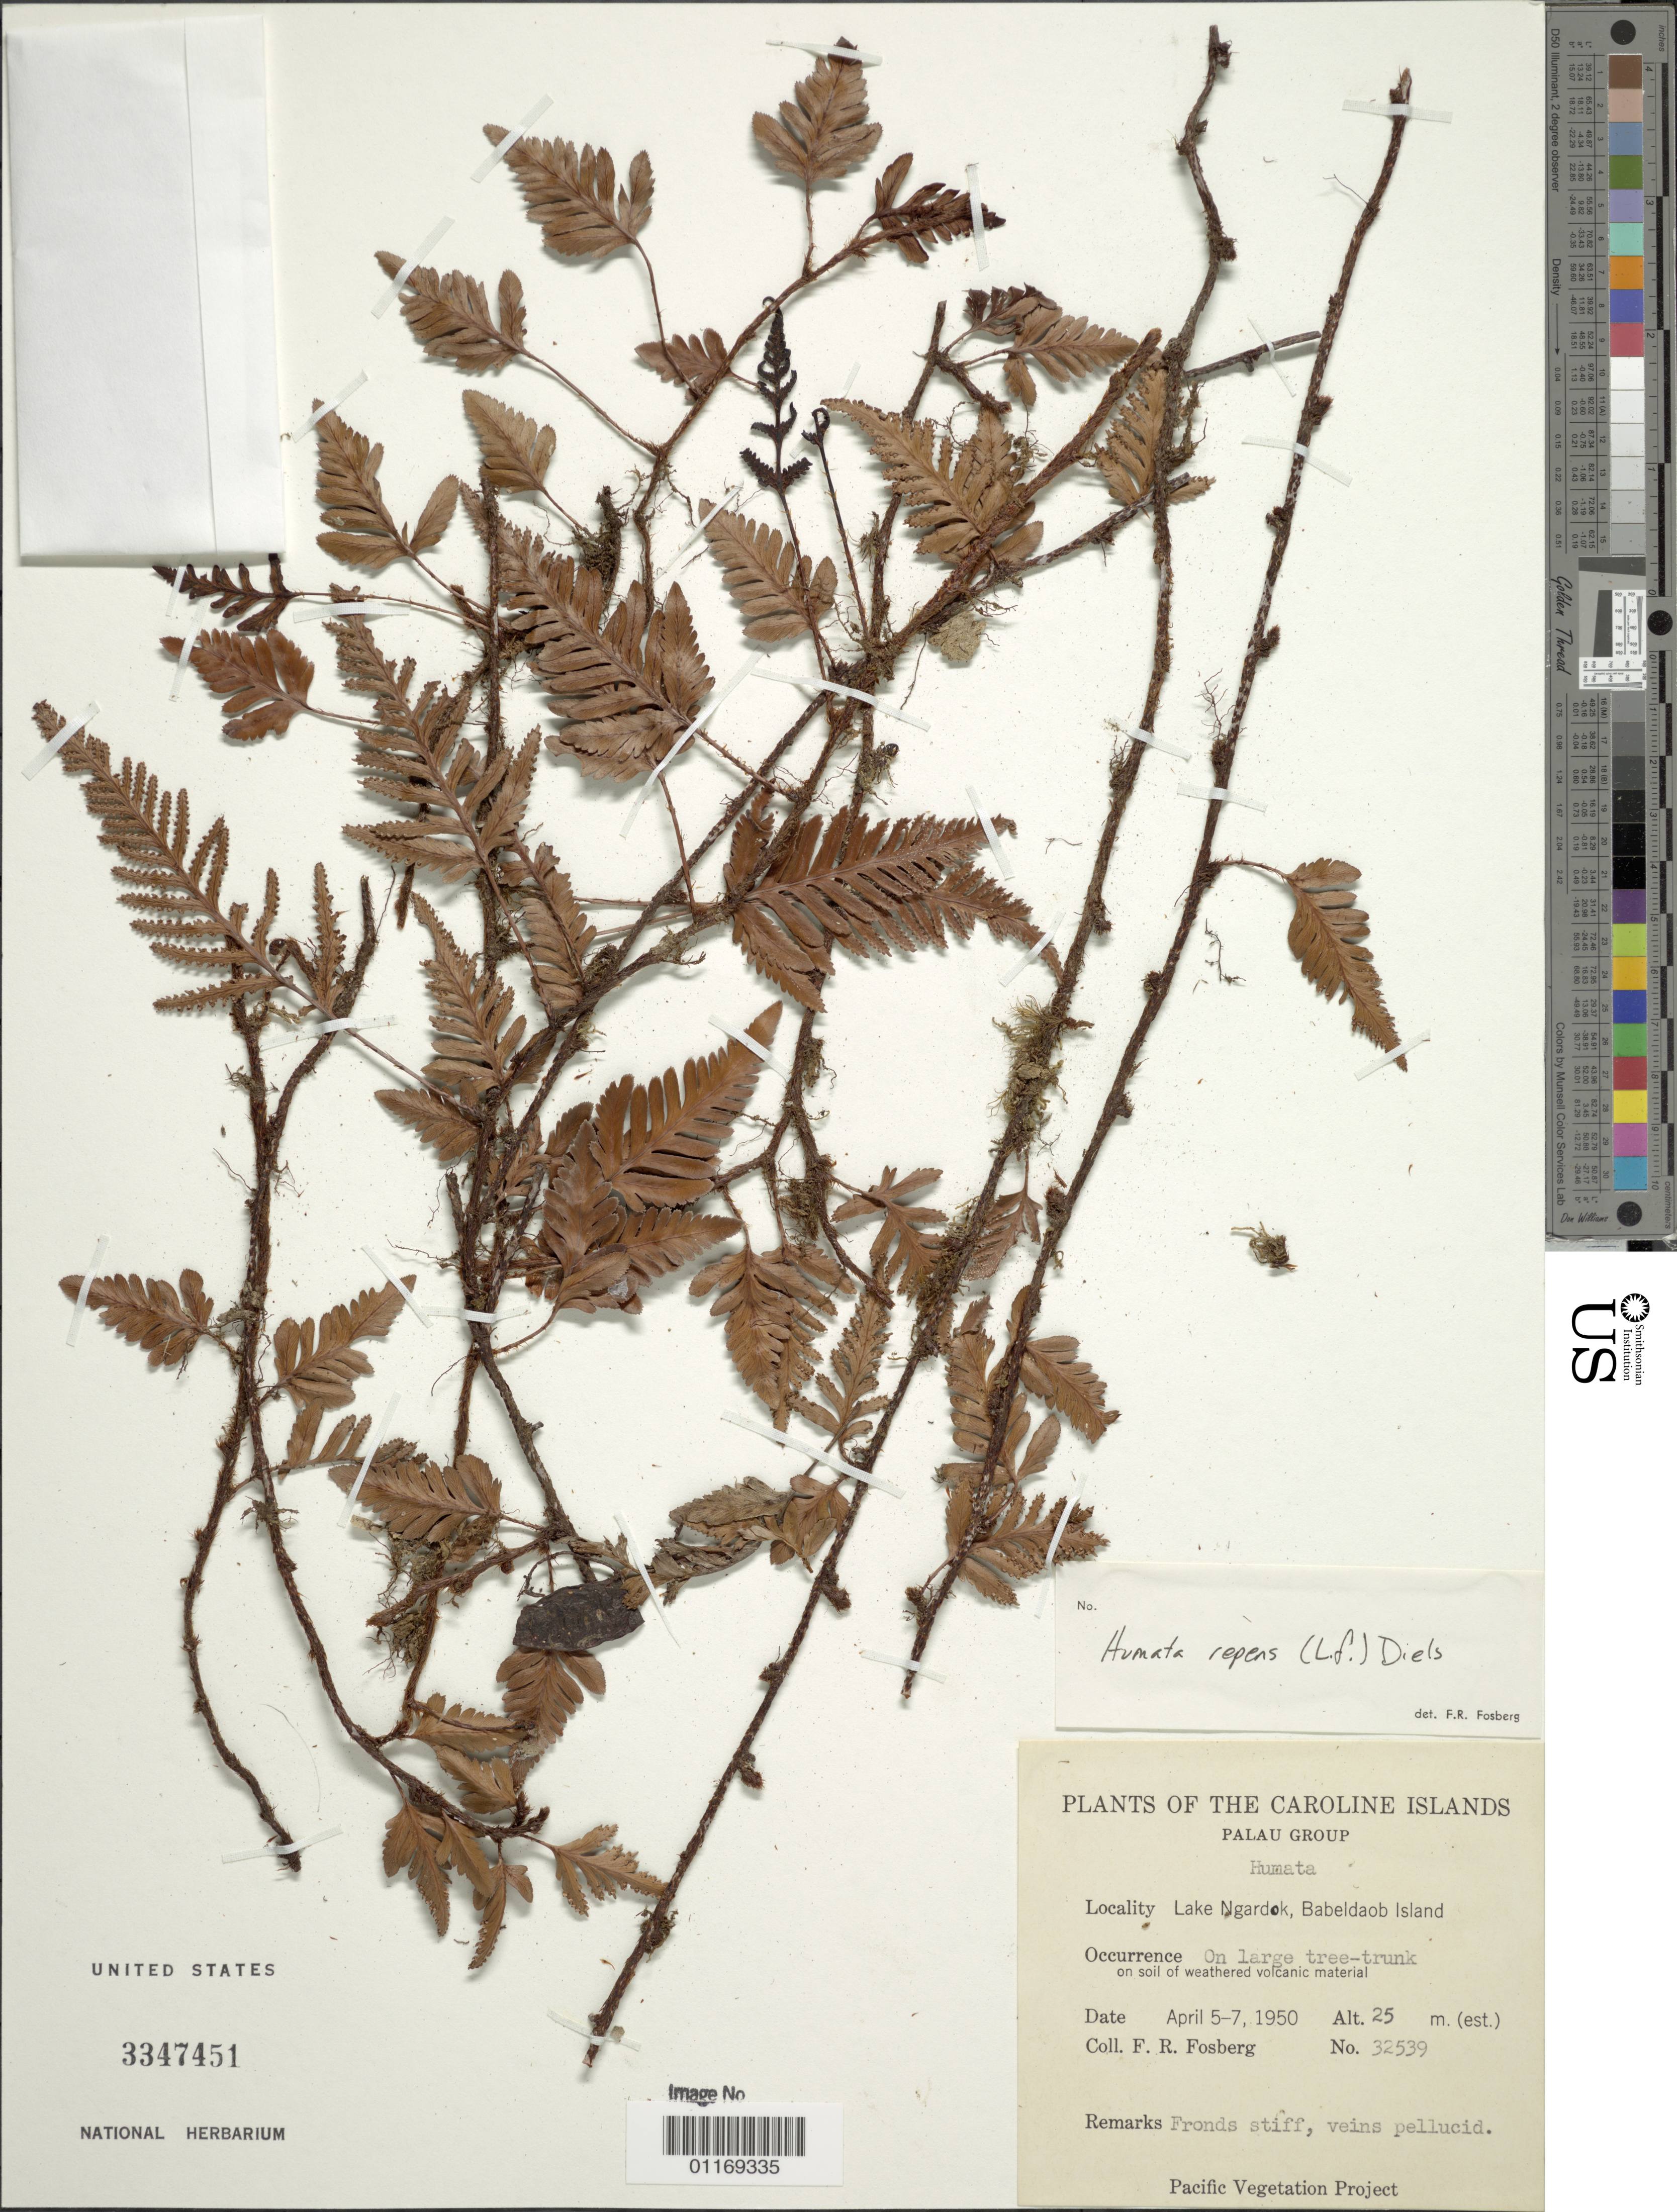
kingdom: Plantae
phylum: Tracheophyta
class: Polypodiopsida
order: Polypodiales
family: Davalliaceae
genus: Davallia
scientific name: Davallia repens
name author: (L. f.) Kuhn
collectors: F. R. Fosberg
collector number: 32539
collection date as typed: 05 Apr 1950 to 07 Apr 1950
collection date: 1950-04-05/1950-04-07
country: Palau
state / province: Melekeok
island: Babeldaob [Babelthuap]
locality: Lake Ngardok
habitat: On large tree trunk.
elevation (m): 25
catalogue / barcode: US 3347451